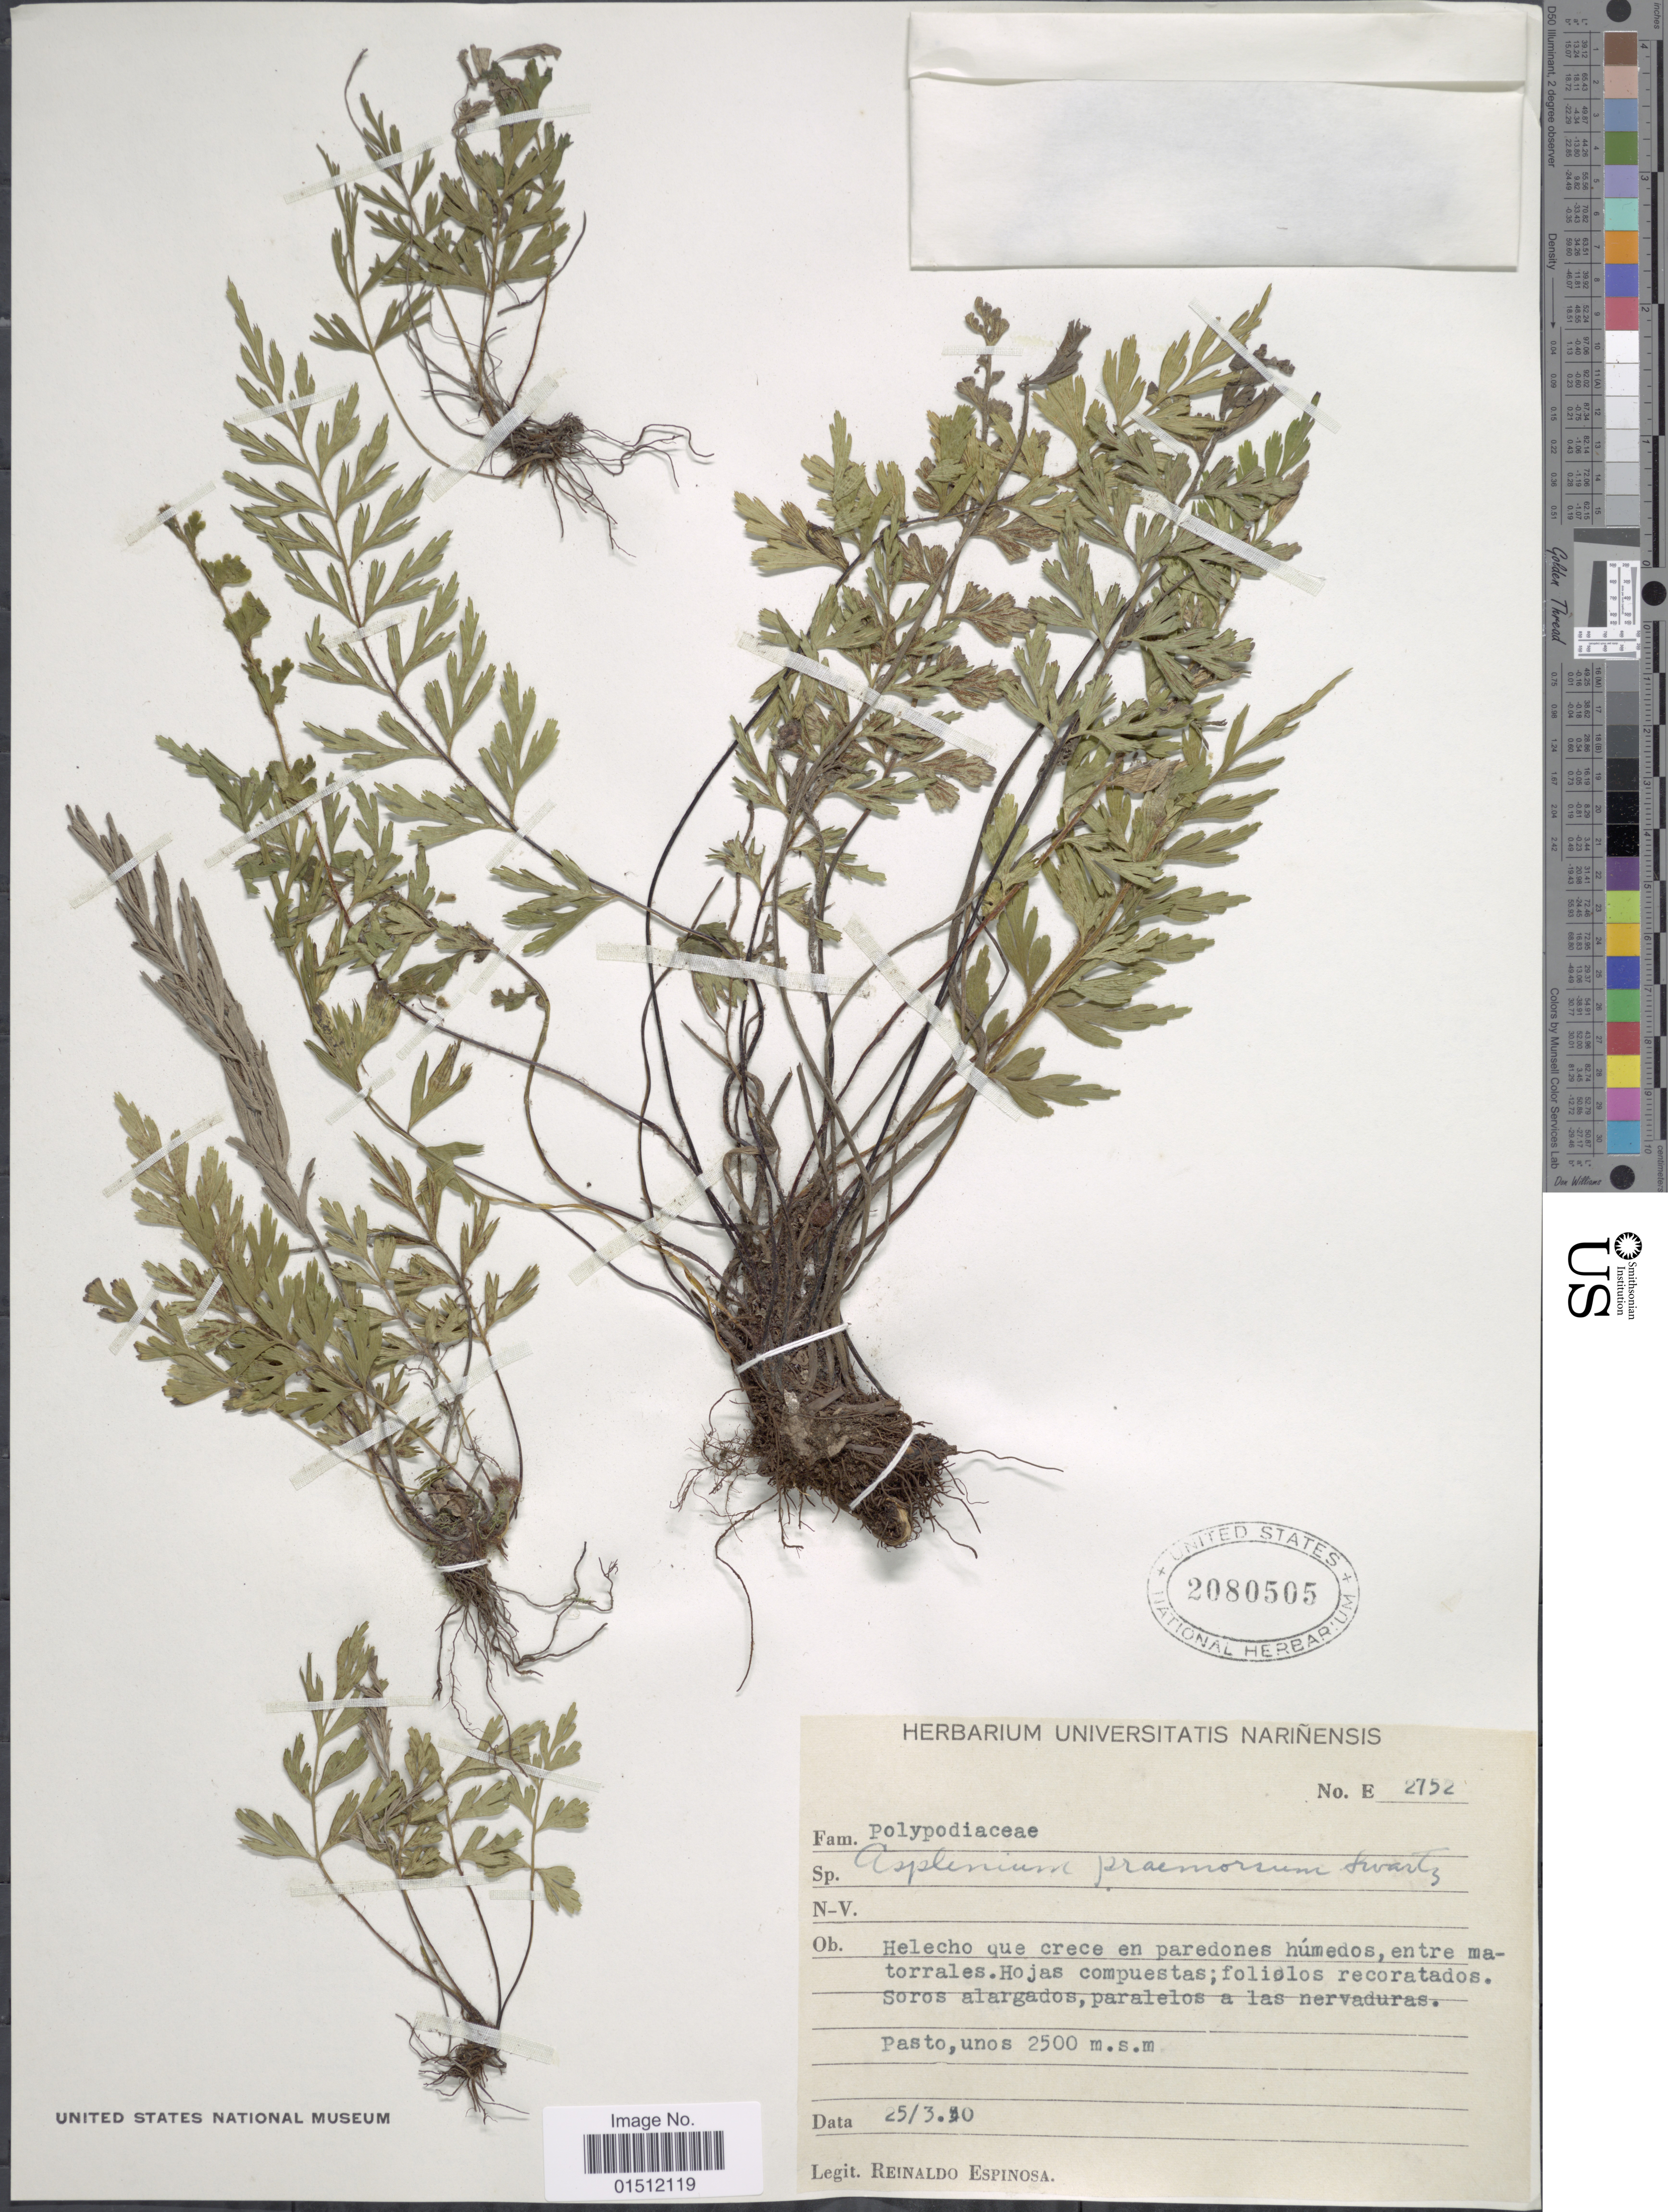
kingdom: Plantae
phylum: Tracheophyta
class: Polypodiopsida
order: Polypodiales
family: Aspleniaceae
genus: Asplenium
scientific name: Asplenium praemorsum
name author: Sw.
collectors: R. Espinosa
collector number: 2752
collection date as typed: Transcribed d/m/y: 25/3/30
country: Colombia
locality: Pasto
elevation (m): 2500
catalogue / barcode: US 2080505